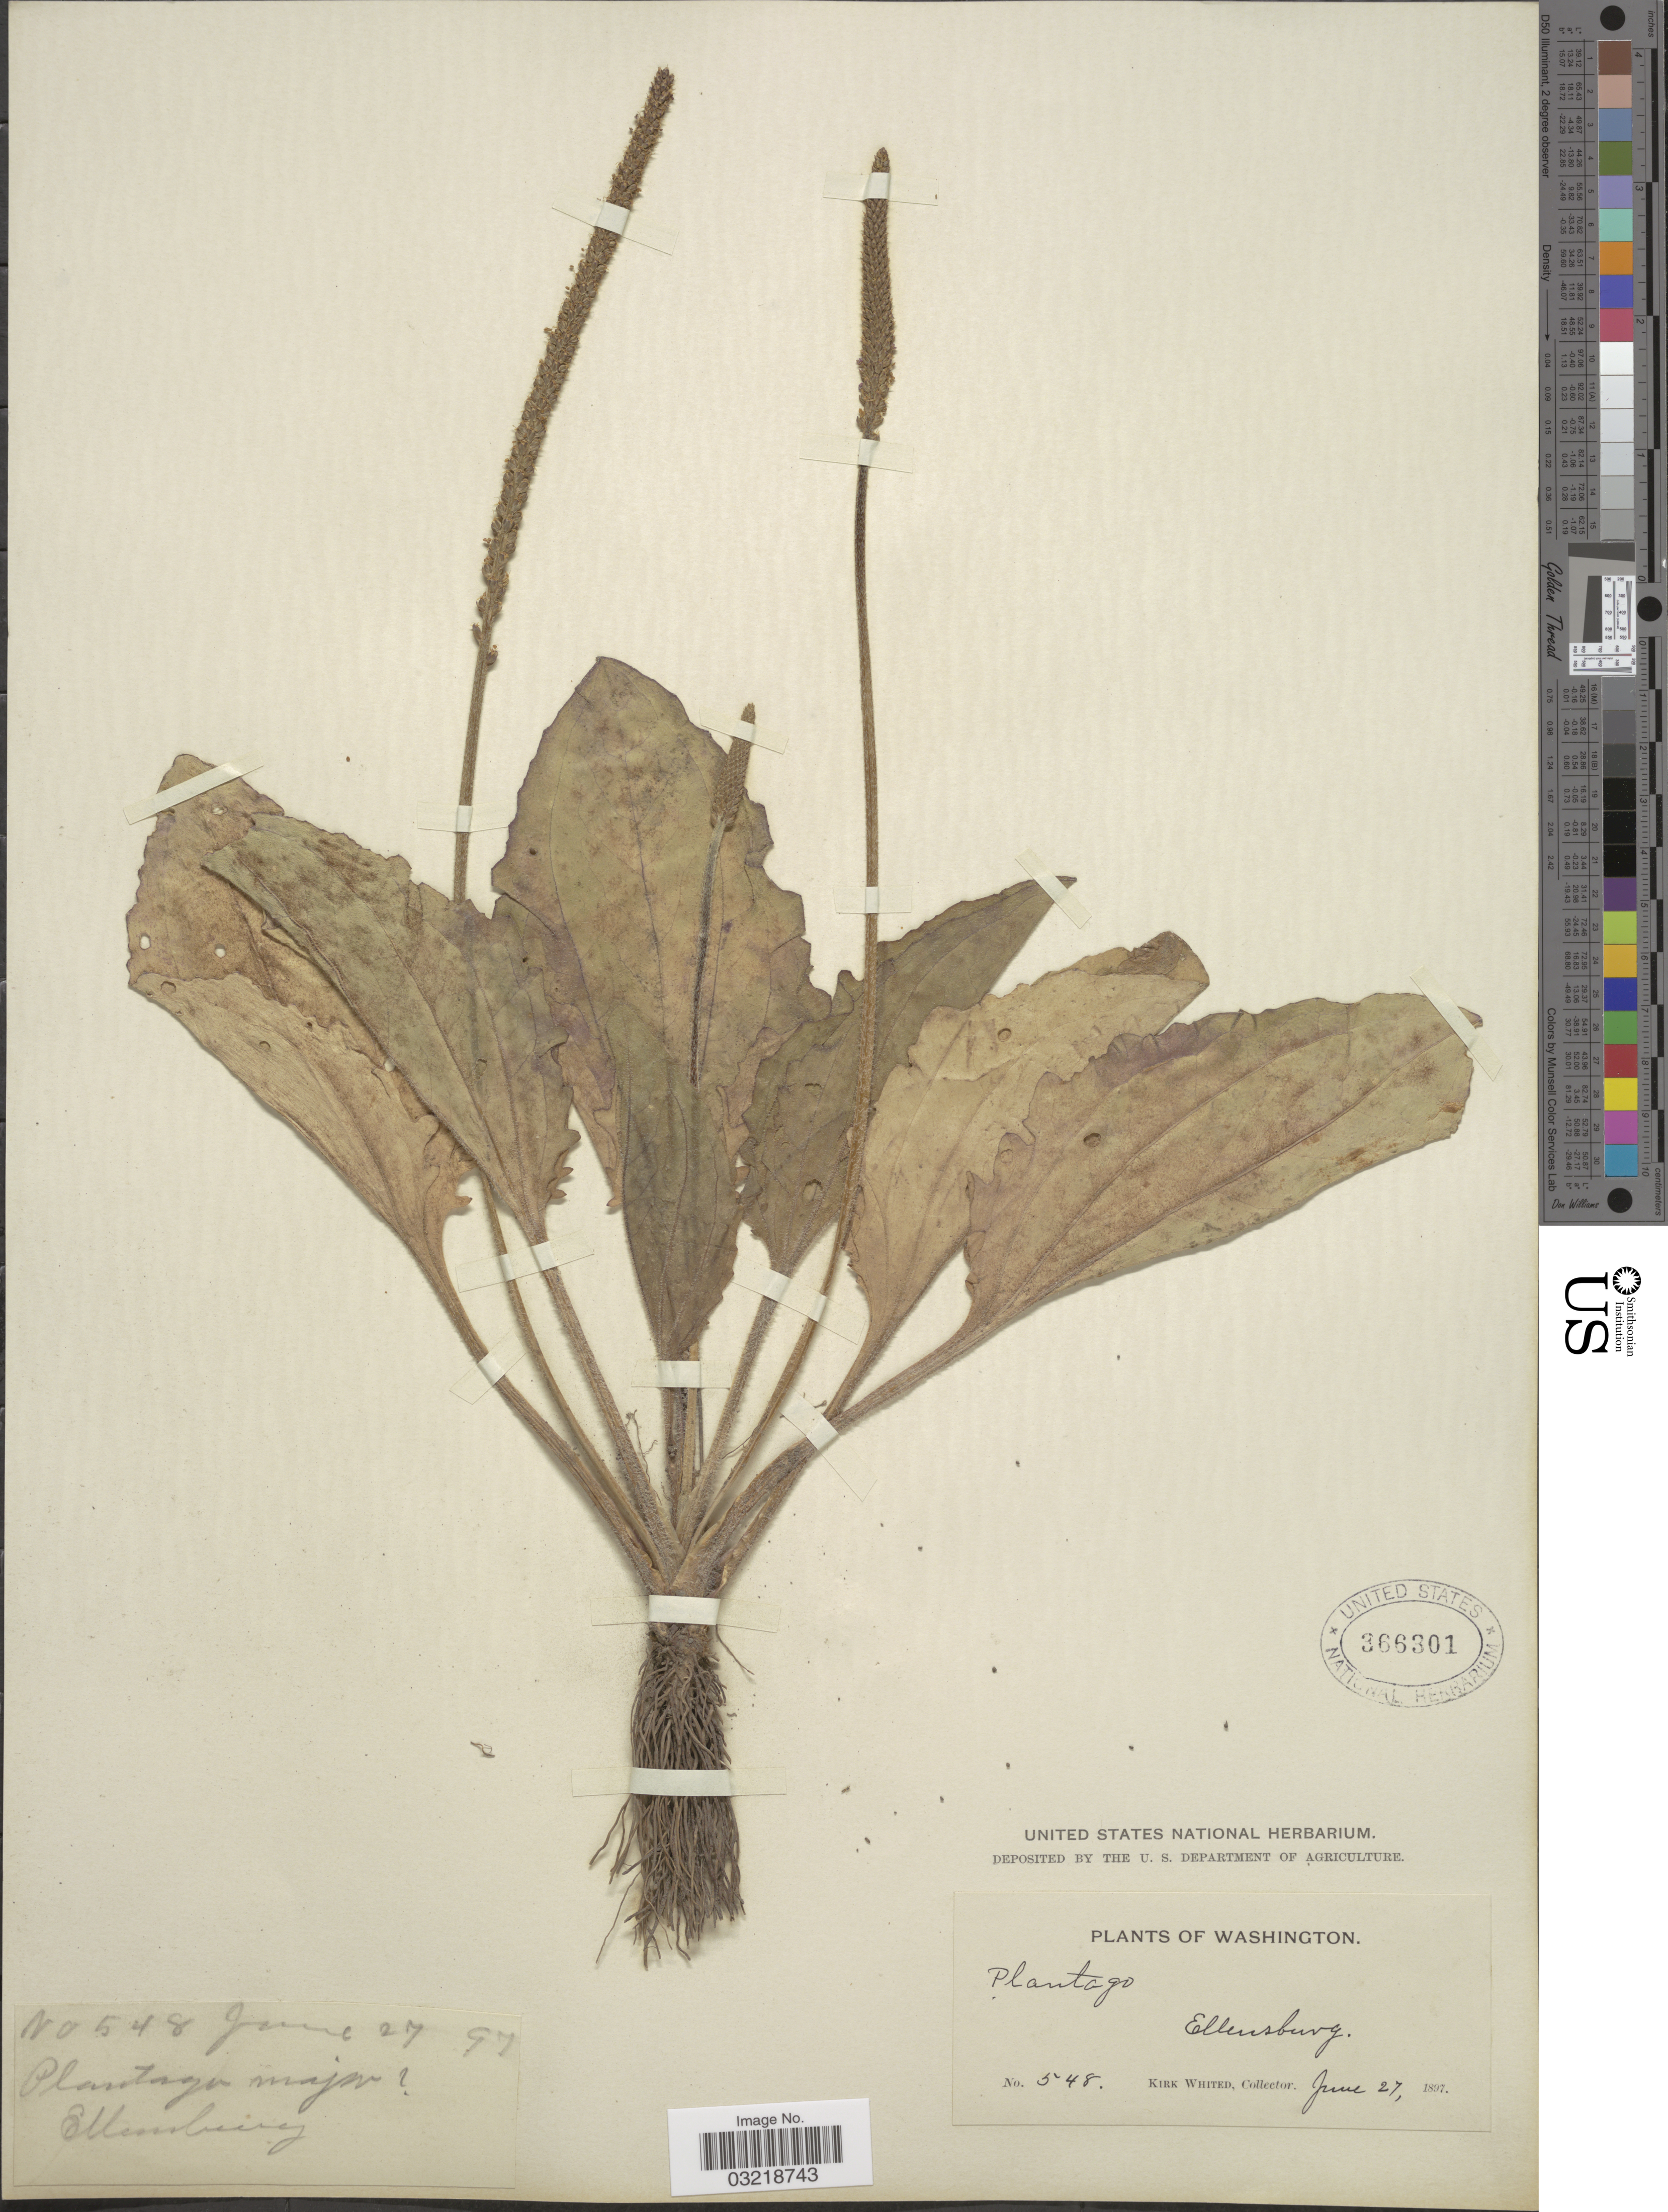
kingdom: Plantae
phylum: Tracheophyta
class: Magnoliopsida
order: Lamiales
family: Plantaginaceae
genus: Plantago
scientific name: Plantago major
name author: L.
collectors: K. Whited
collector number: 548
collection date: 1897-06-27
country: United States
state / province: Washington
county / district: Kittitas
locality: Ellensburg.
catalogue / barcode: US 366301